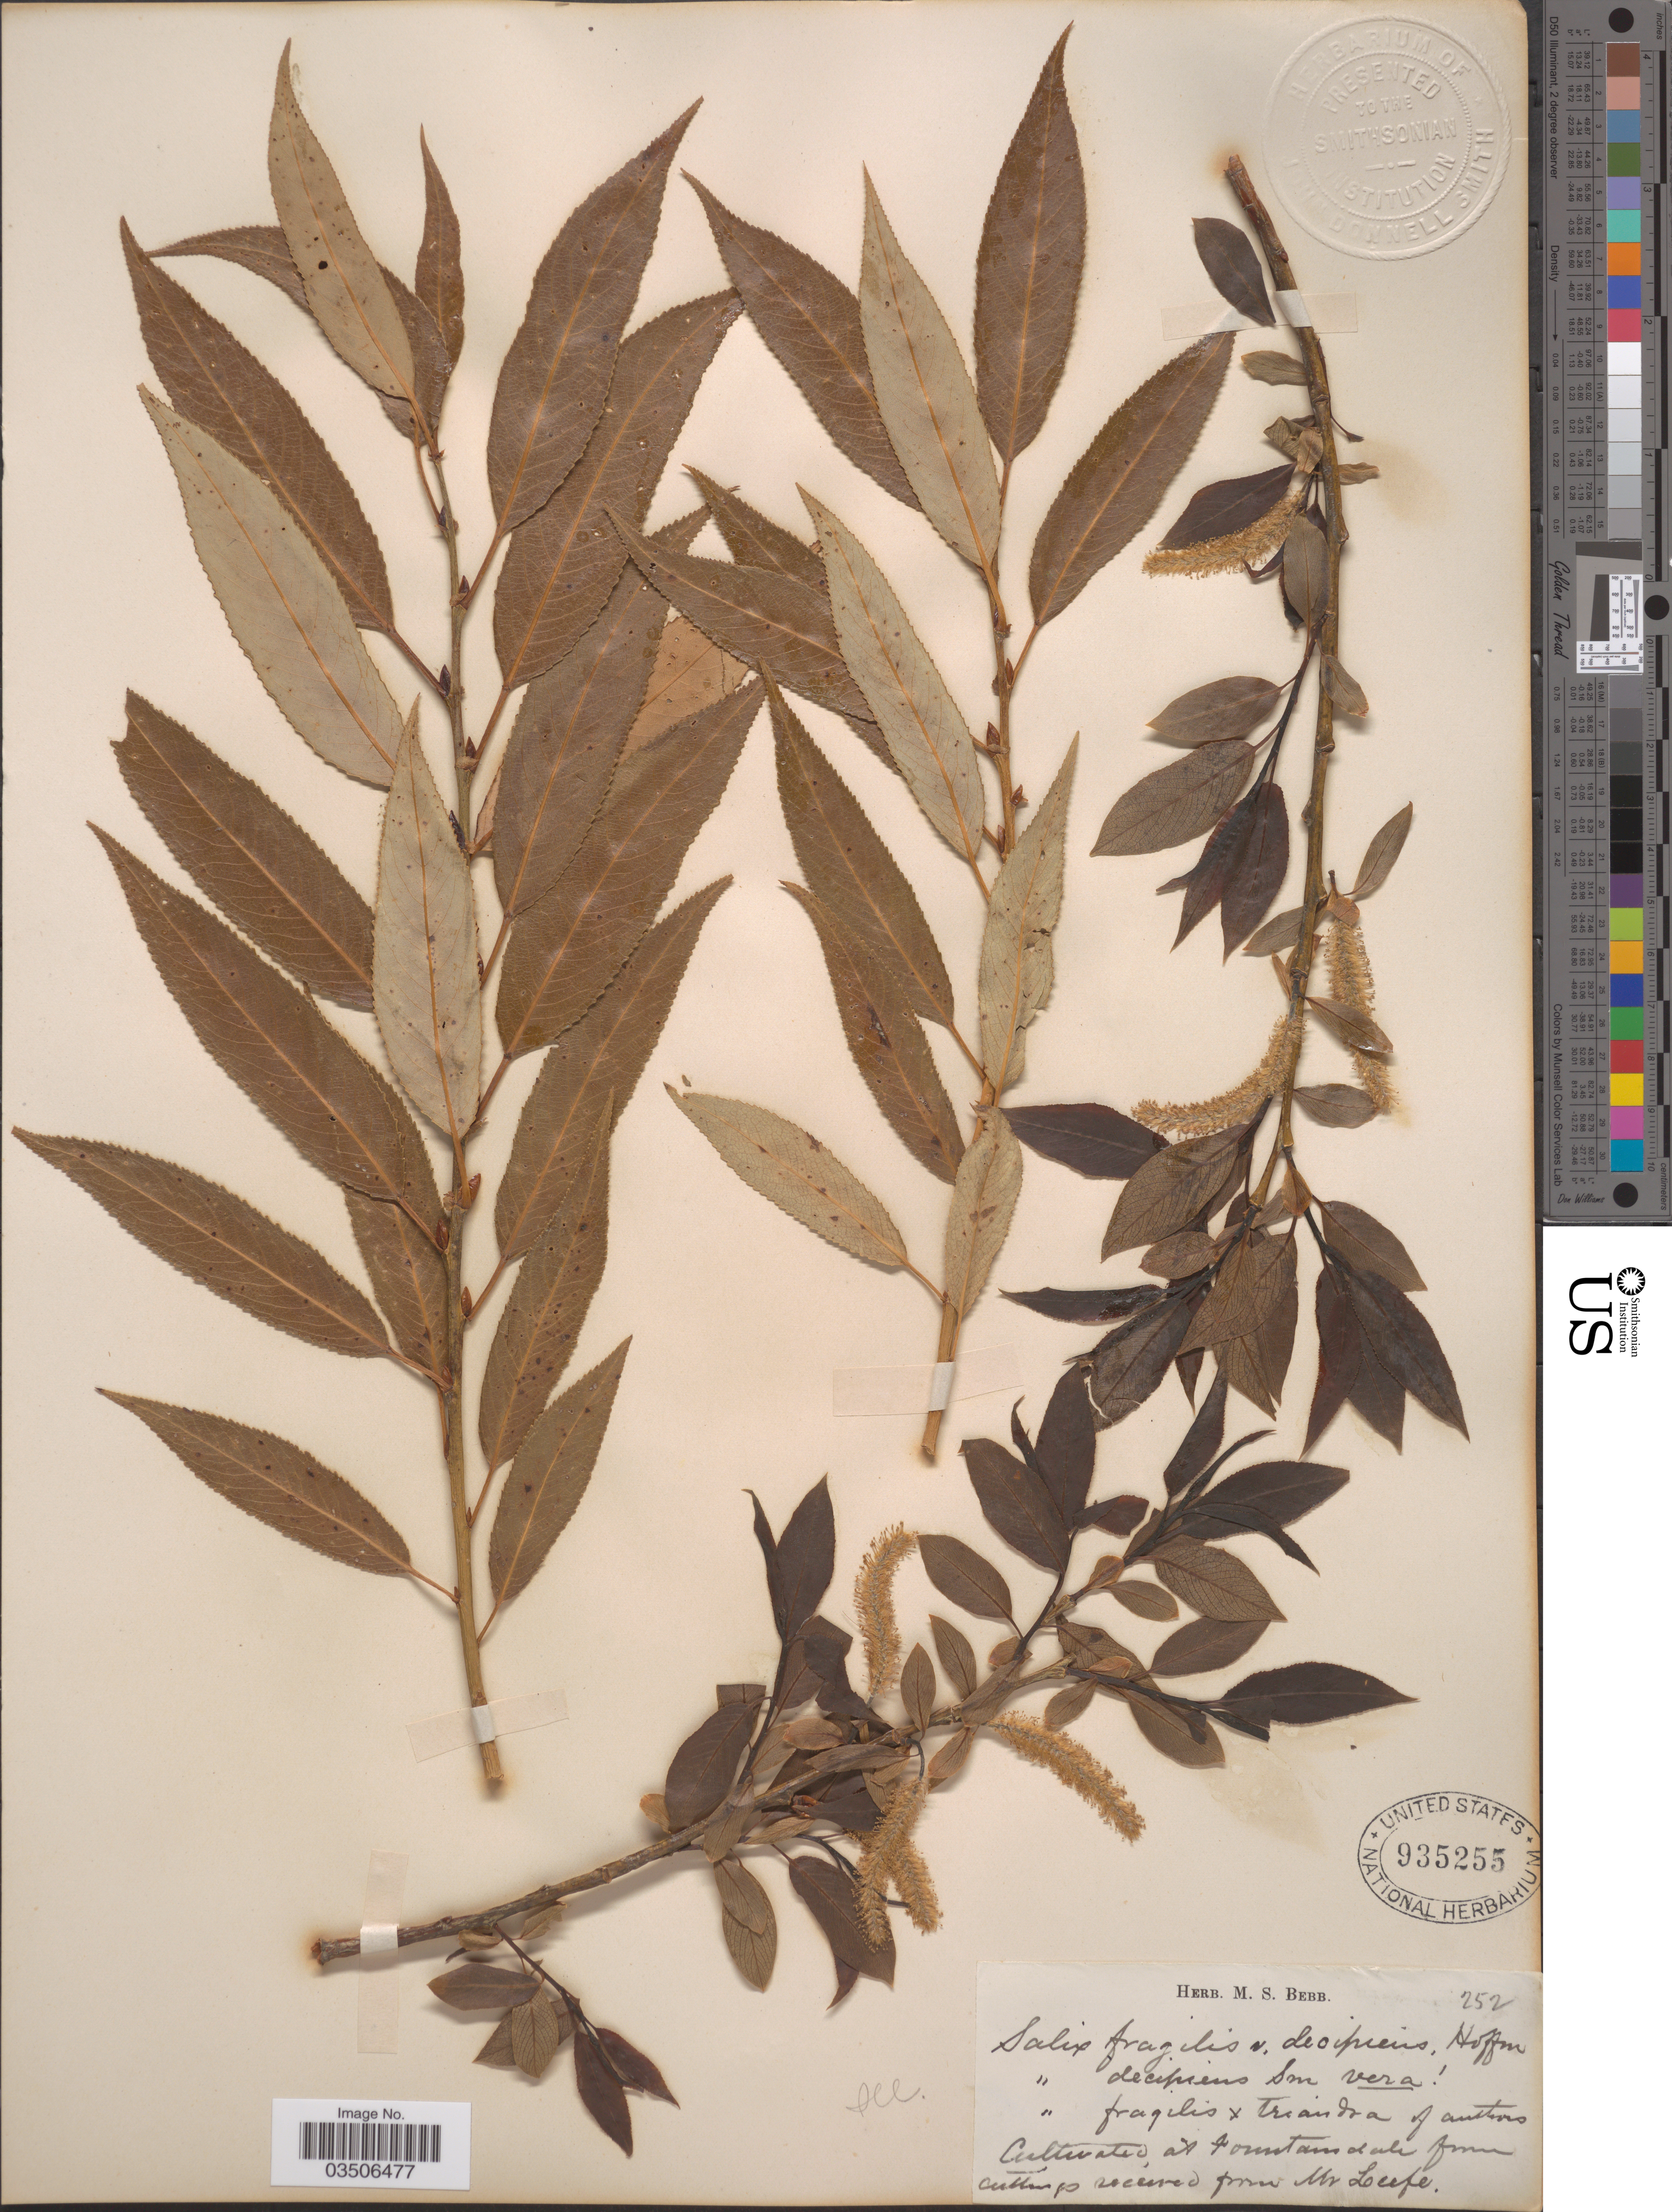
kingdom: Plantae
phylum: Tracheophyta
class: Magnoliopsida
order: Malpighiales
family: Salicaceae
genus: Salix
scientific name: Salix fragilis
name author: L.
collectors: ex Herb. M. S. Bebb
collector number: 252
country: United States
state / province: Illinois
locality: At Fountaindale.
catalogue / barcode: US 935255